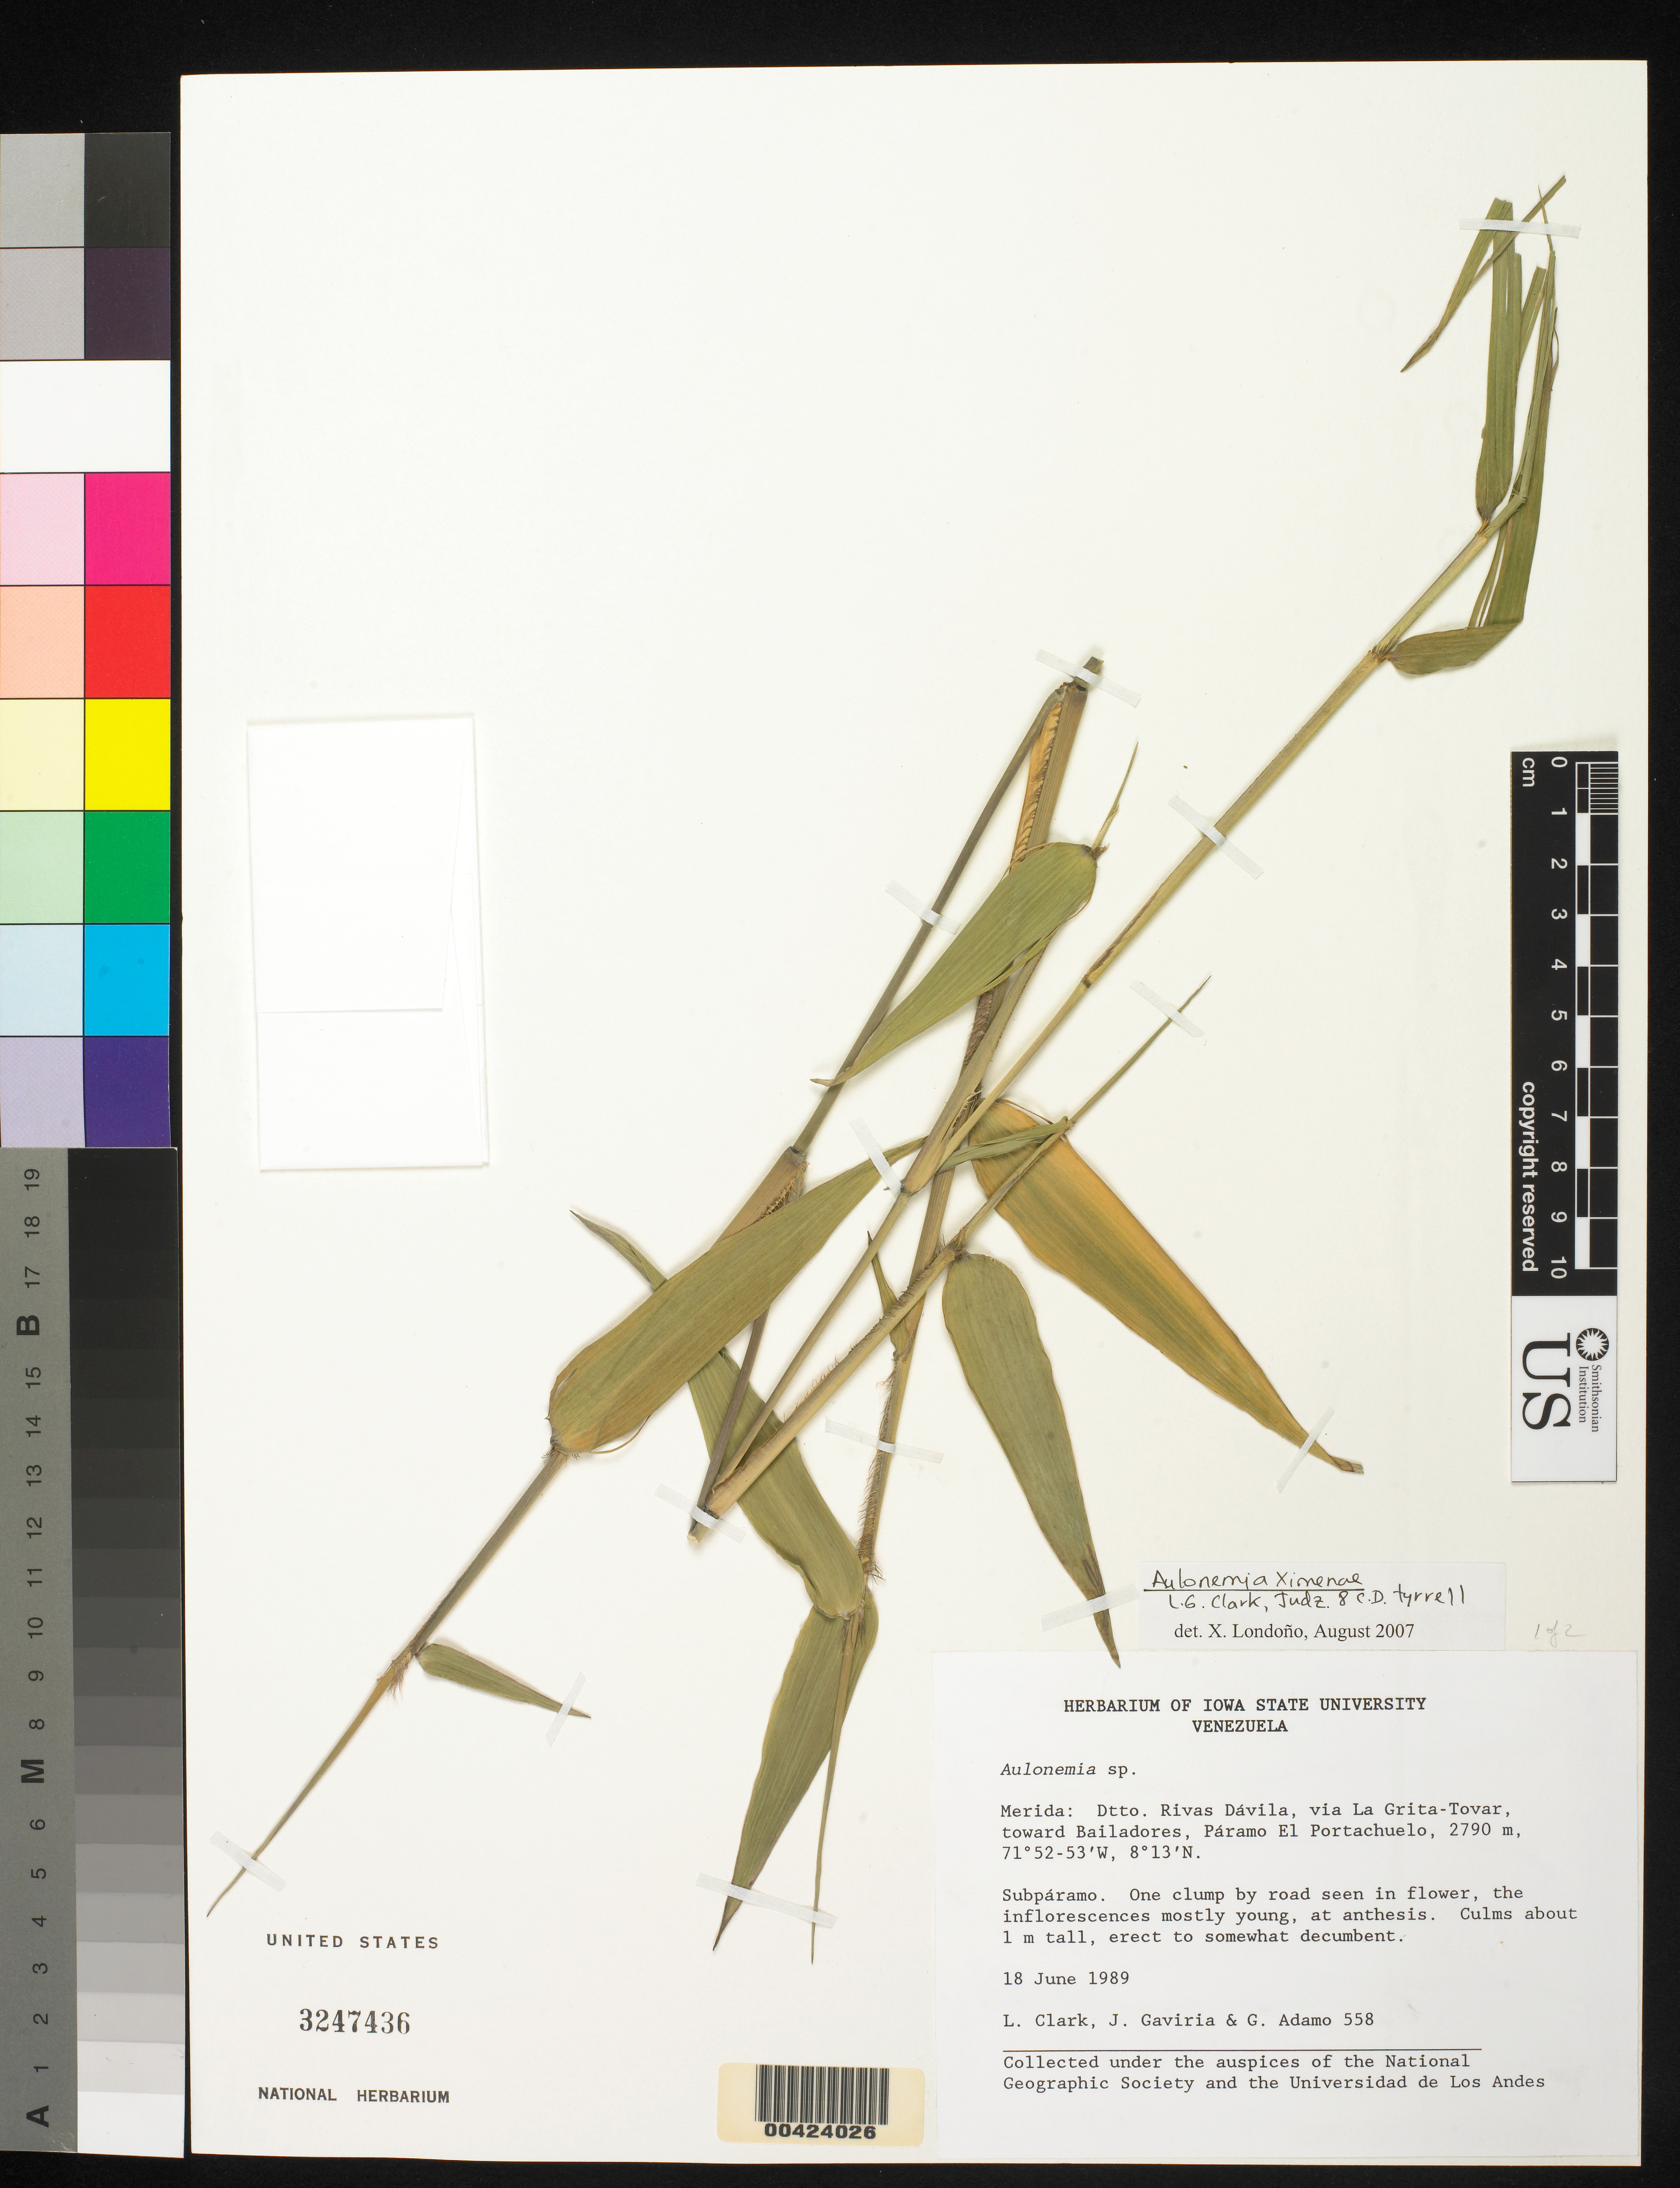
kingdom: Plantae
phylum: Tracheophyta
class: Liliopsida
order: Poales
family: Poaceae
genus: Aulonemia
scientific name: Aulonemia ximenae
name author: L.G. Clark et al.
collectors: L. G. Clark, J. Gaviria & G. Adamo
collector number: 558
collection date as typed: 18 Jun 1989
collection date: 1989-06-18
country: Venezuela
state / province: Tachira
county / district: Rivas Davila Dtto.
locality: Paramo El Portachuelo; via La Grita - Tovar, towards Bailadores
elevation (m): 2790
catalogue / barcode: US 3247436